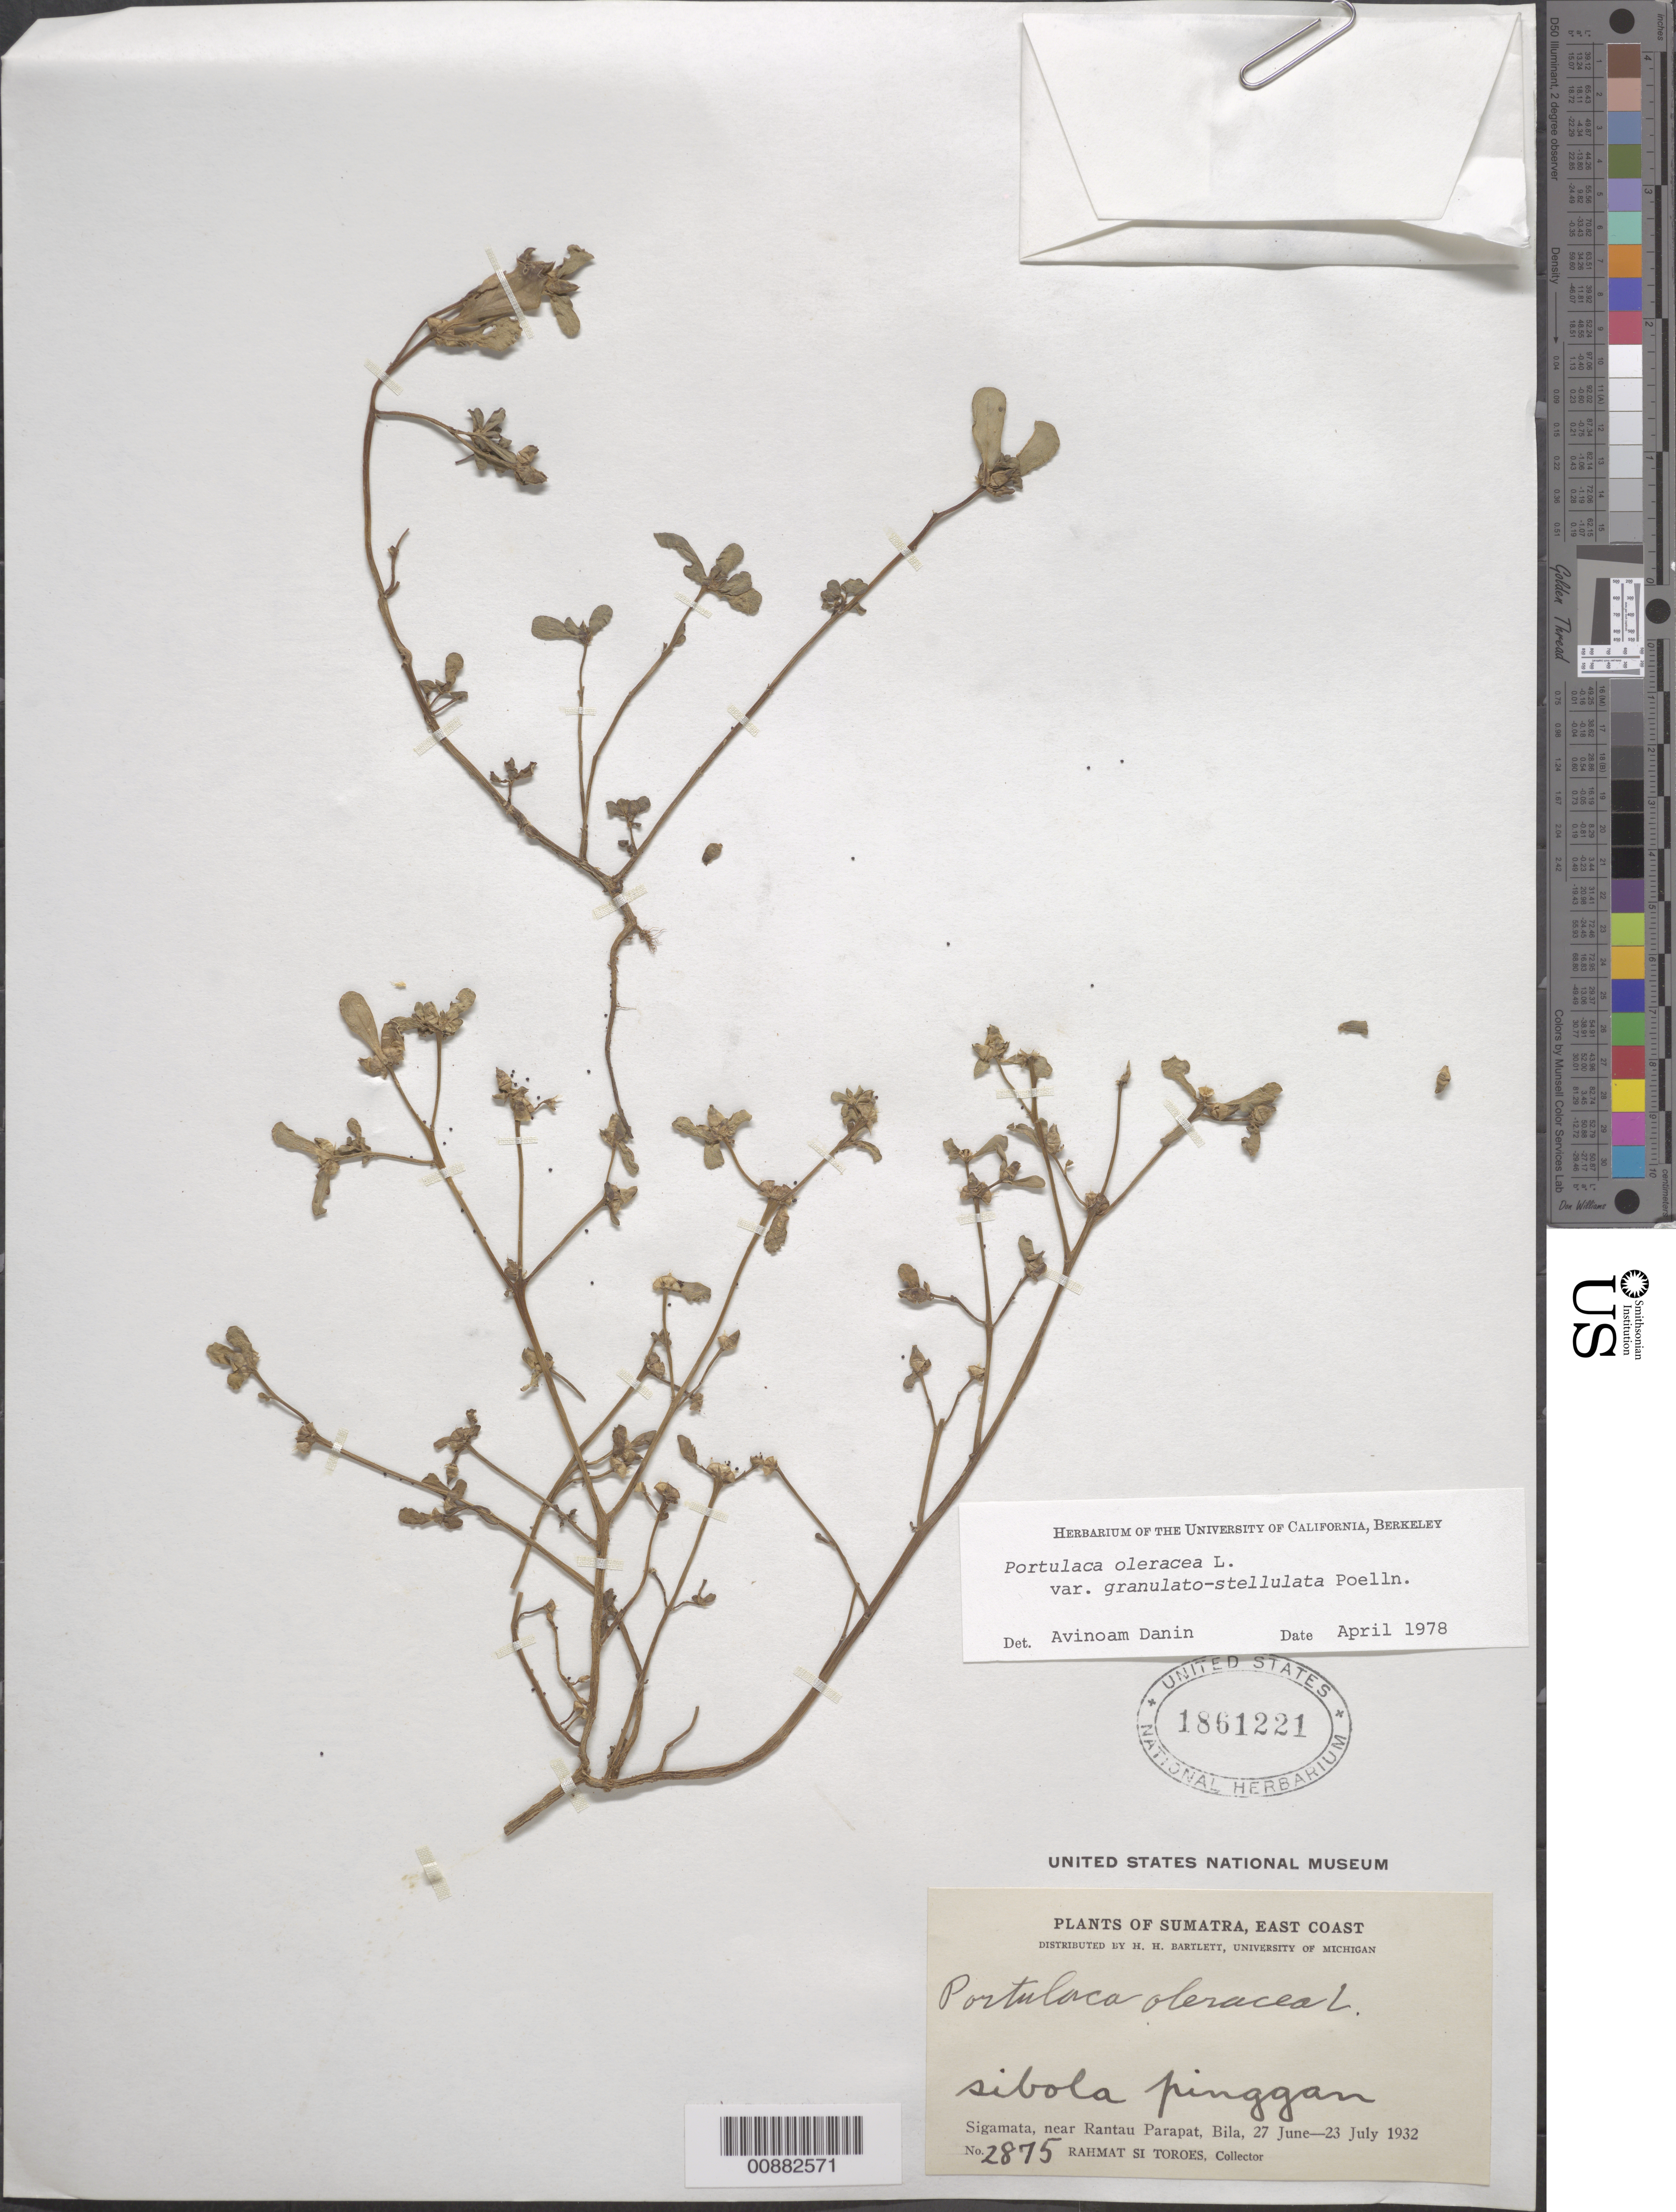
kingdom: Plantae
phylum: Tracheophyta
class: Magnoliopsida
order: Caryophyllales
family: Portulacaceae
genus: Portulaca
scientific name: Portulaca oleracea var. granulatostellulata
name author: Poelln.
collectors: Rahmat Si Boeea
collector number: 2875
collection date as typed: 27 Jun 1932 to 23 Jul 1932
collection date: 1932-06-27/1932-07-23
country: Indonesia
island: Sumatra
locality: Sigamata, near Rantau parapat, Bila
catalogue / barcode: US 1861221